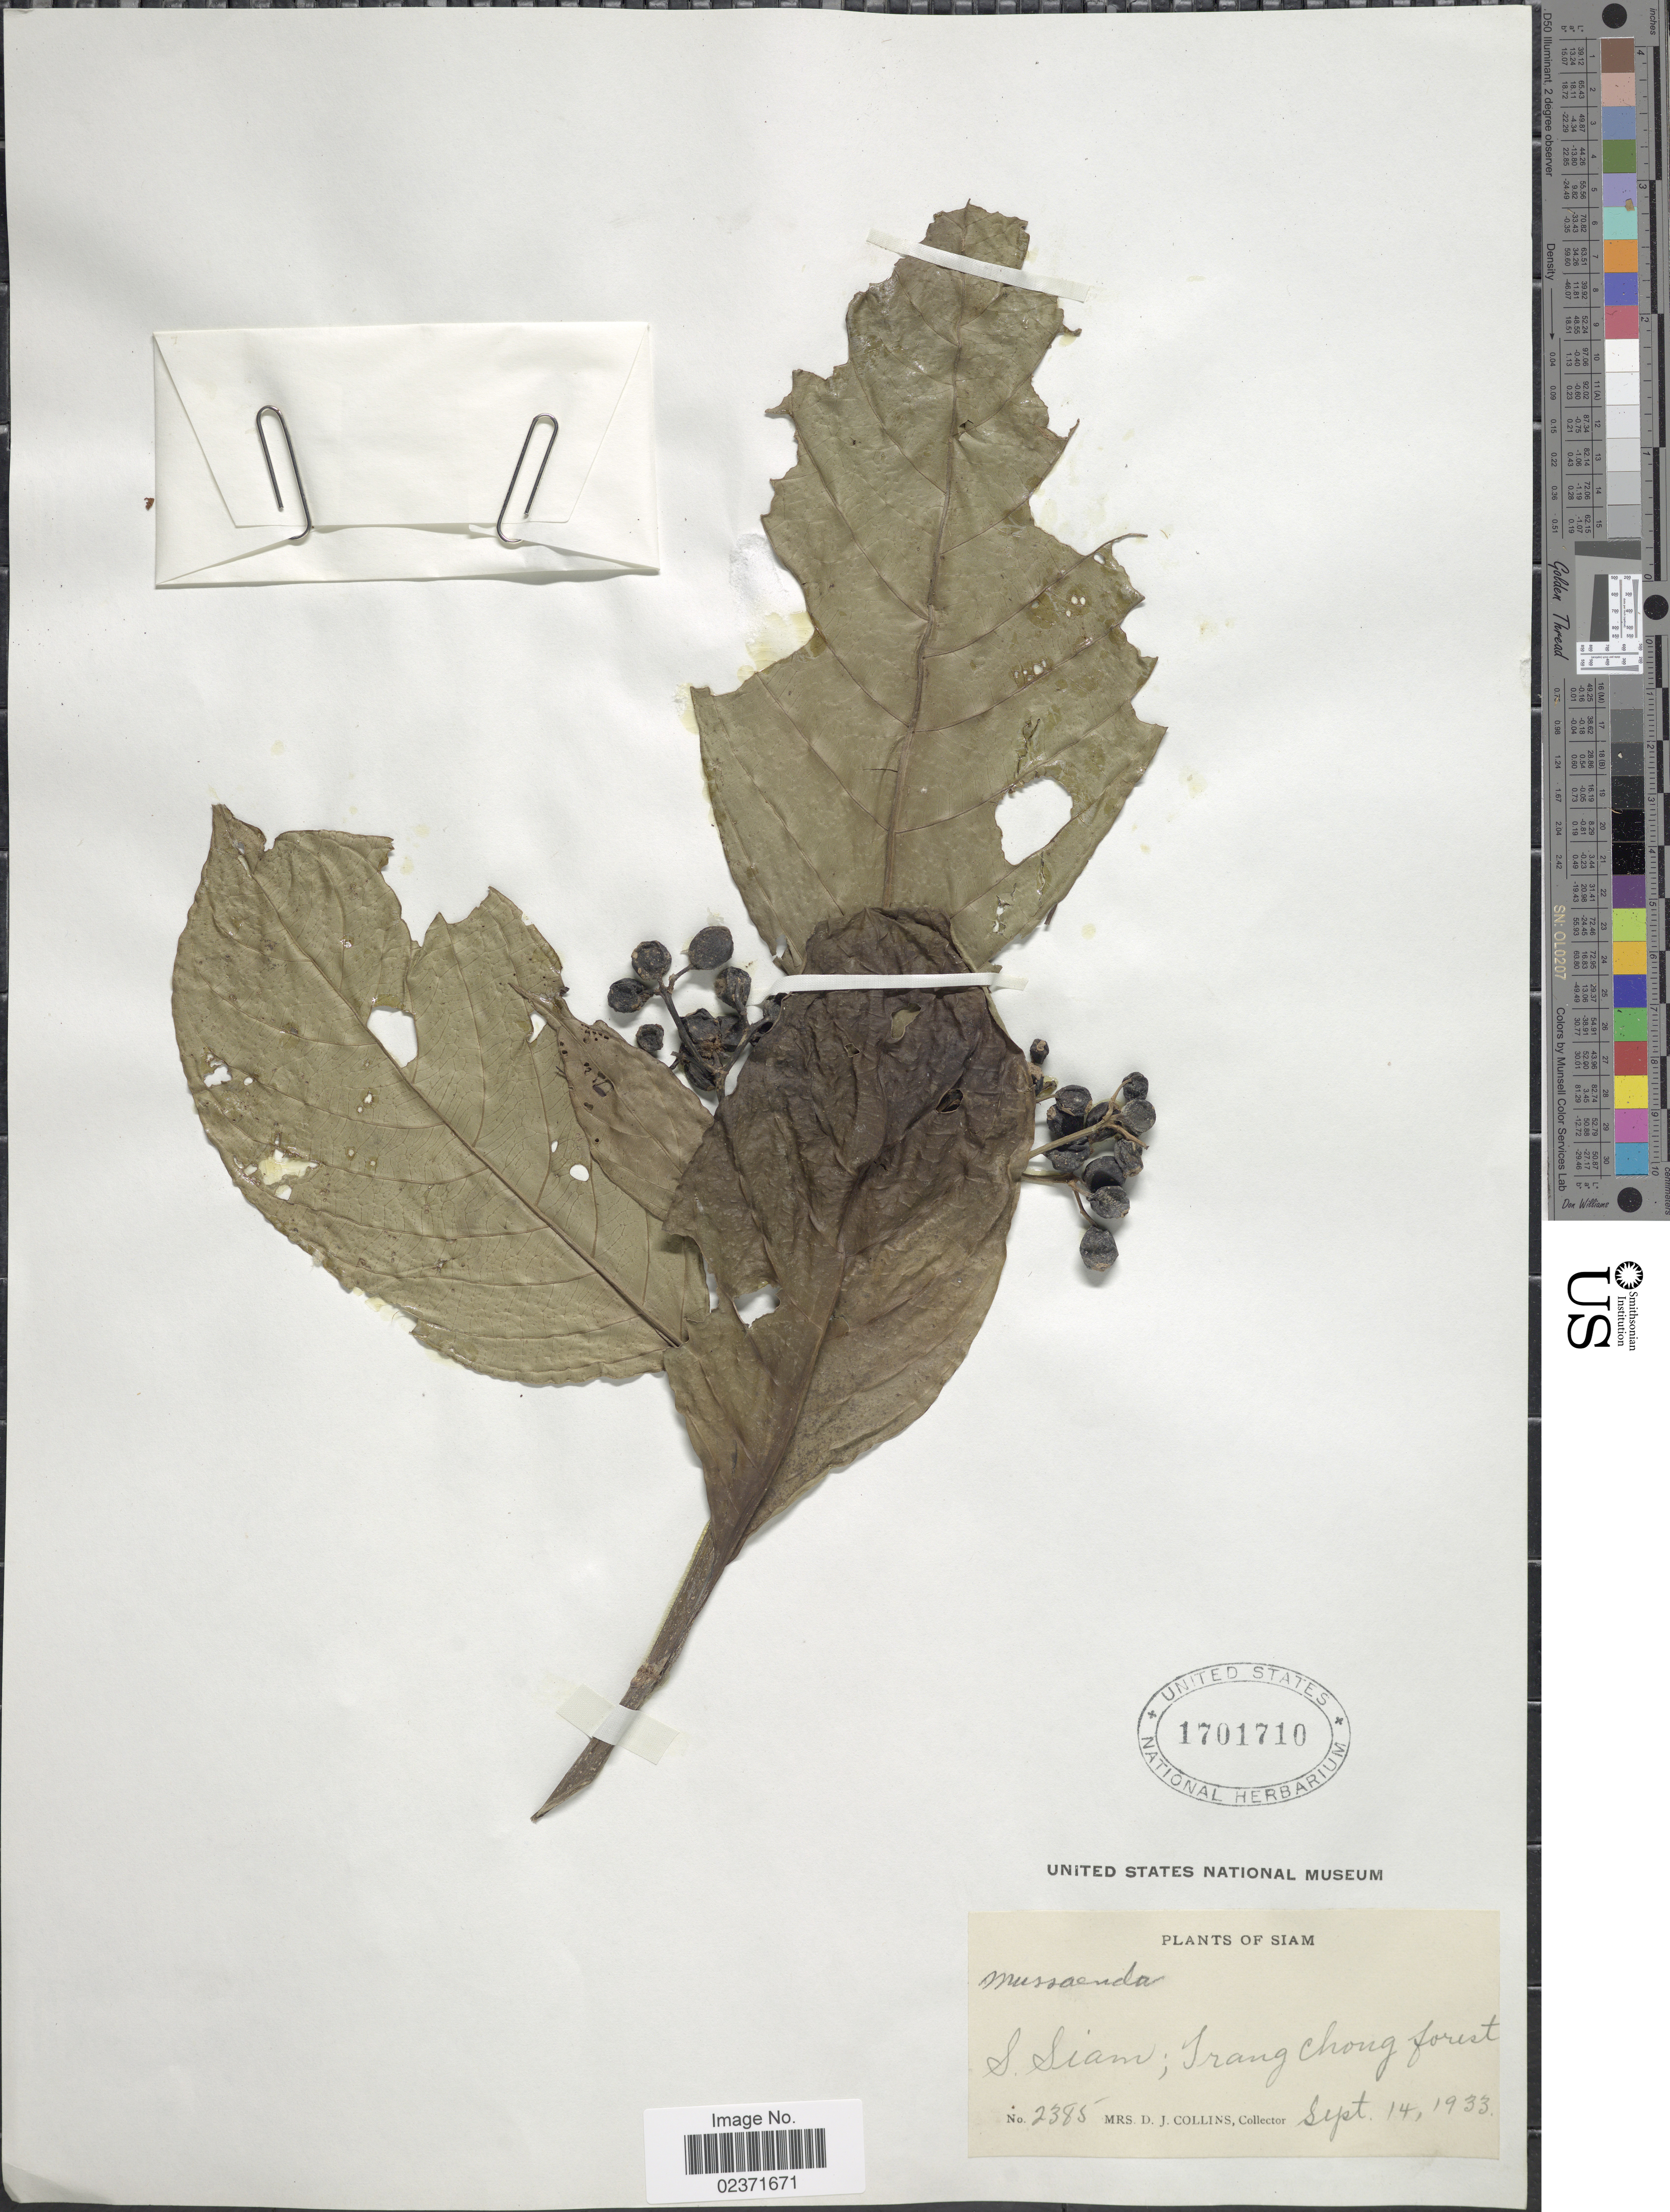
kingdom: Plantae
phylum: Tracheophyta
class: Magnoliopsida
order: Gentianales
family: Rubiaceae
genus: Mussaenda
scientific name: Mussaenda sp.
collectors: Mrs. D. J. Collins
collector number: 2385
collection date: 1933-09-14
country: Thailand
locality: Siam. S. Siam; Irang Chong Forest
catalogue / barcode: US 1701710